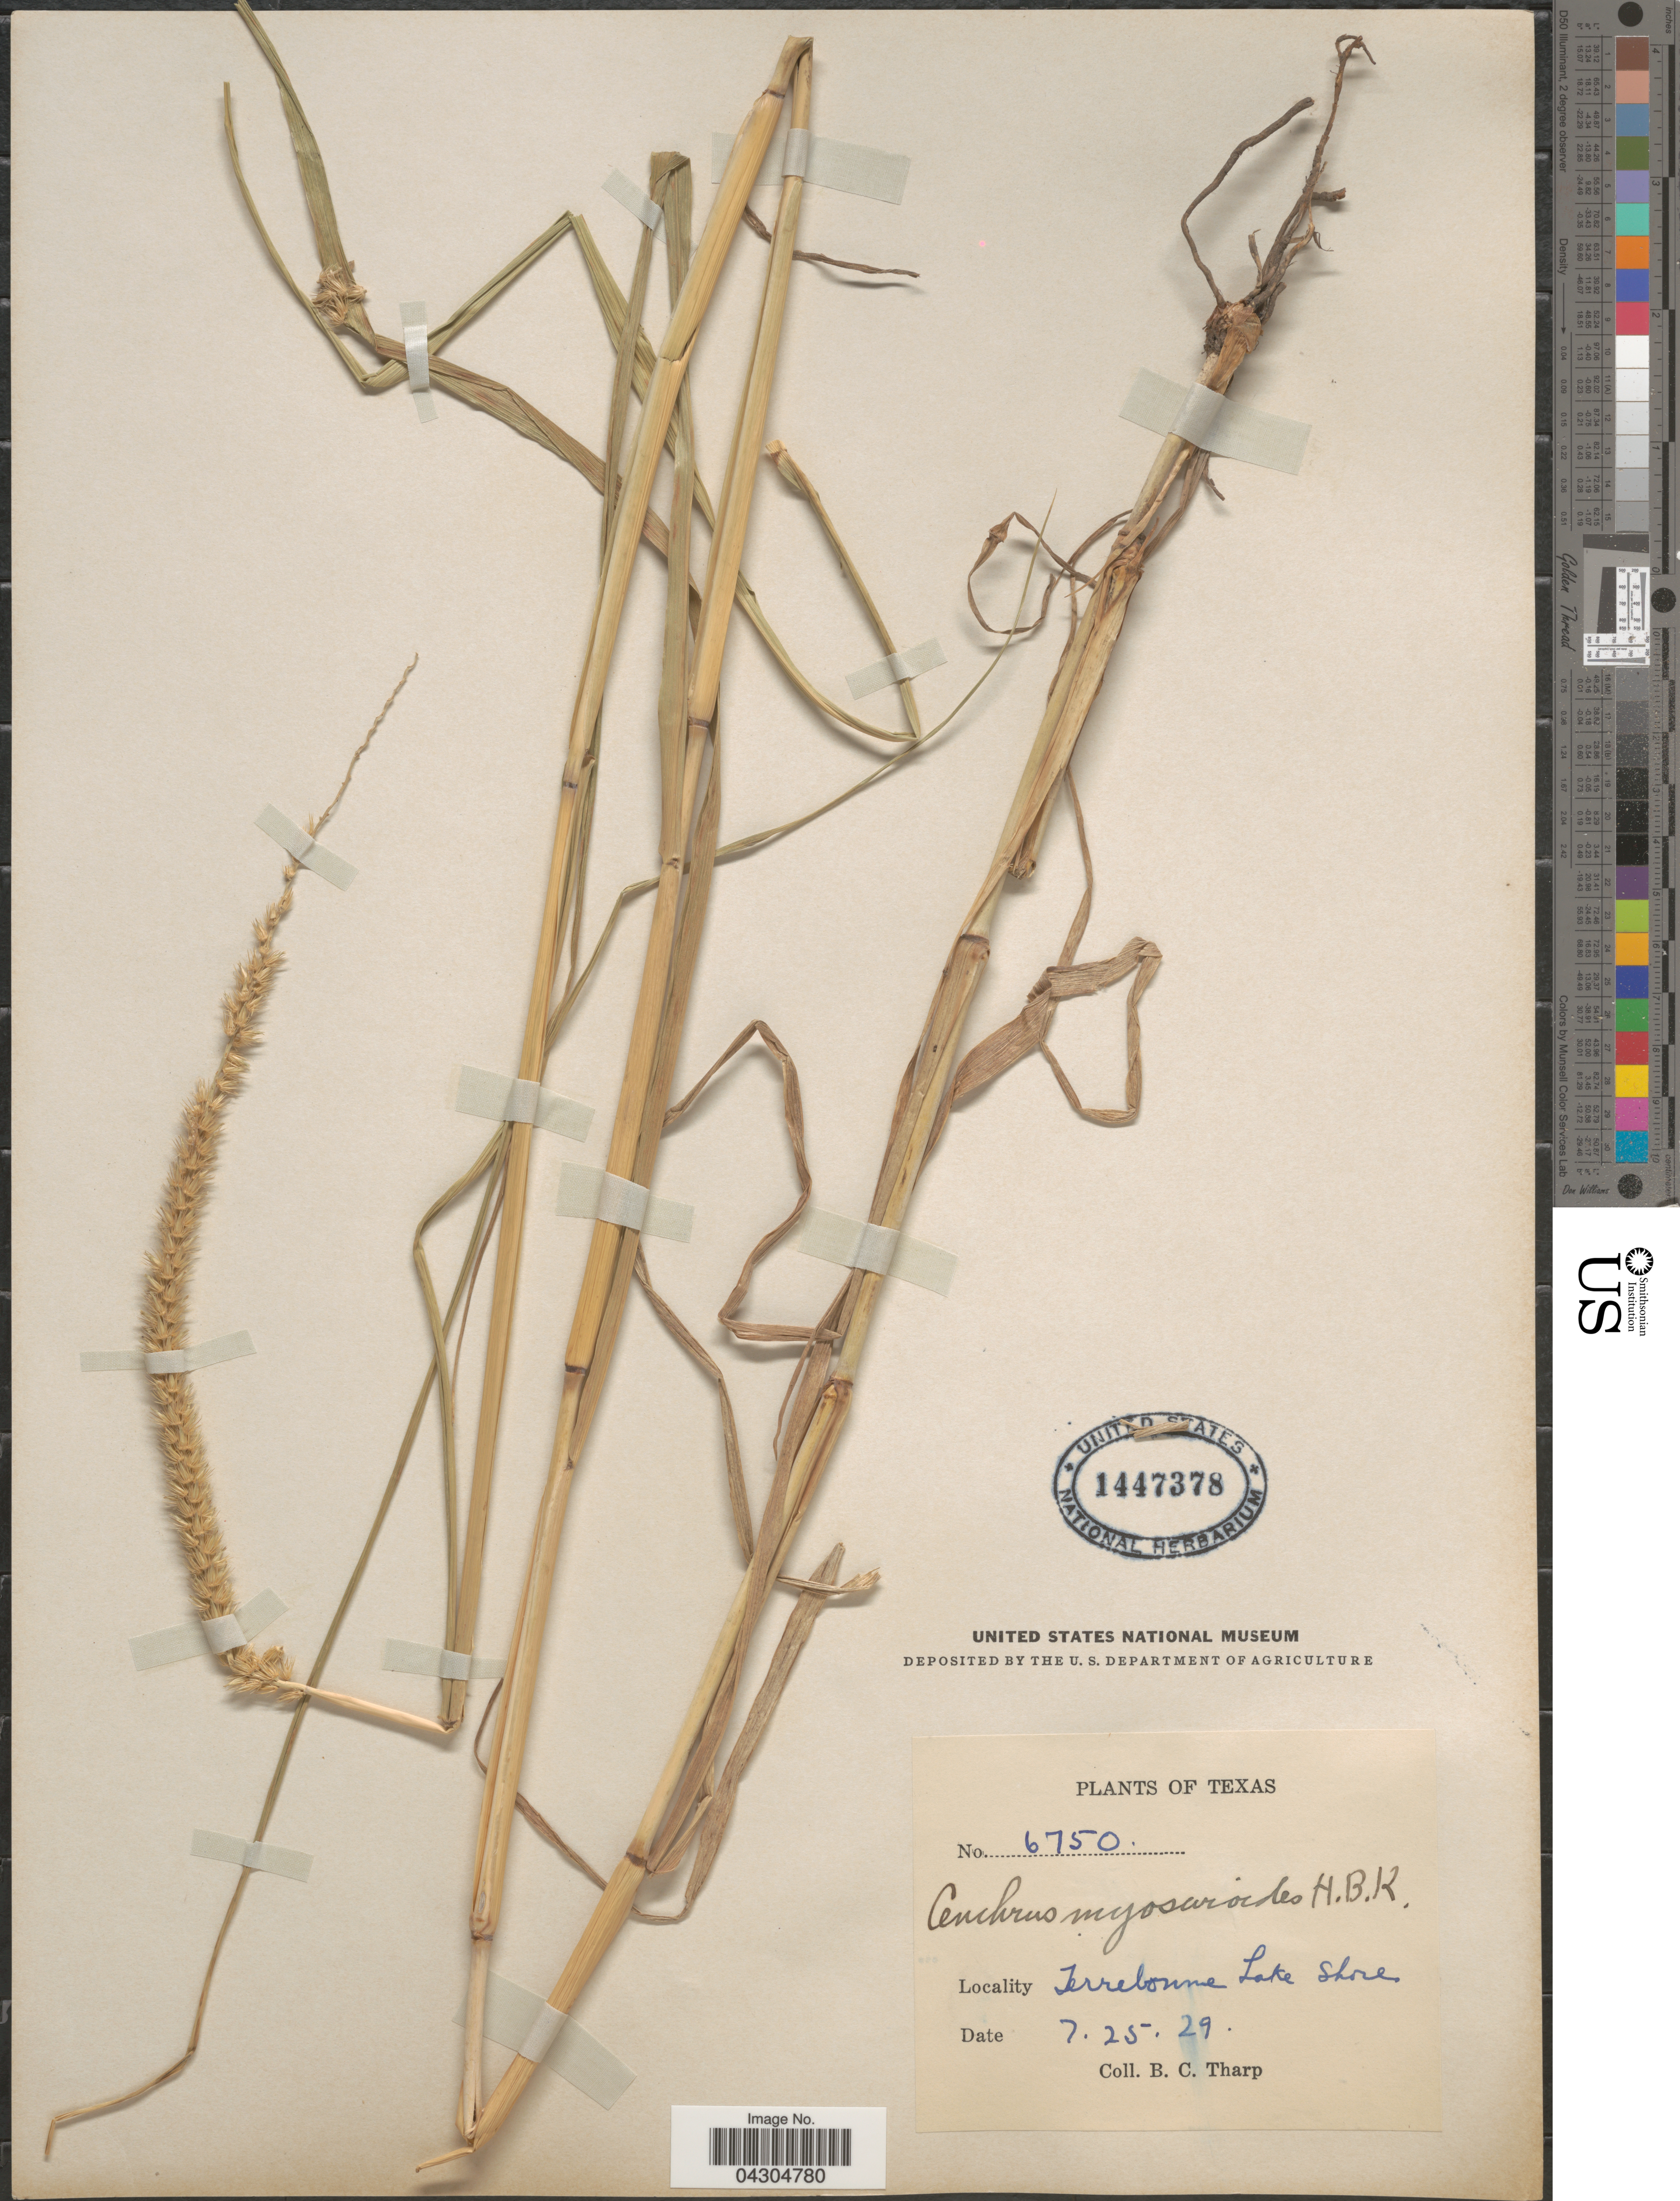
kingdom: Plantae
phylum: Tracheophyta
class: Liliopsida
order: Poales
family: Poaceae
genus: Cenchrus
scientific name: Cenchrus myosuroides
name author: Kunth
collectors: B. C. Tharp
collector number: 6750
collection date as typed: Transcribed d/m/y: 25/7/29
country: United States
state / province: Texas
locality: Terreboume Lake Shore.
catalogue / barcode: US 1447378